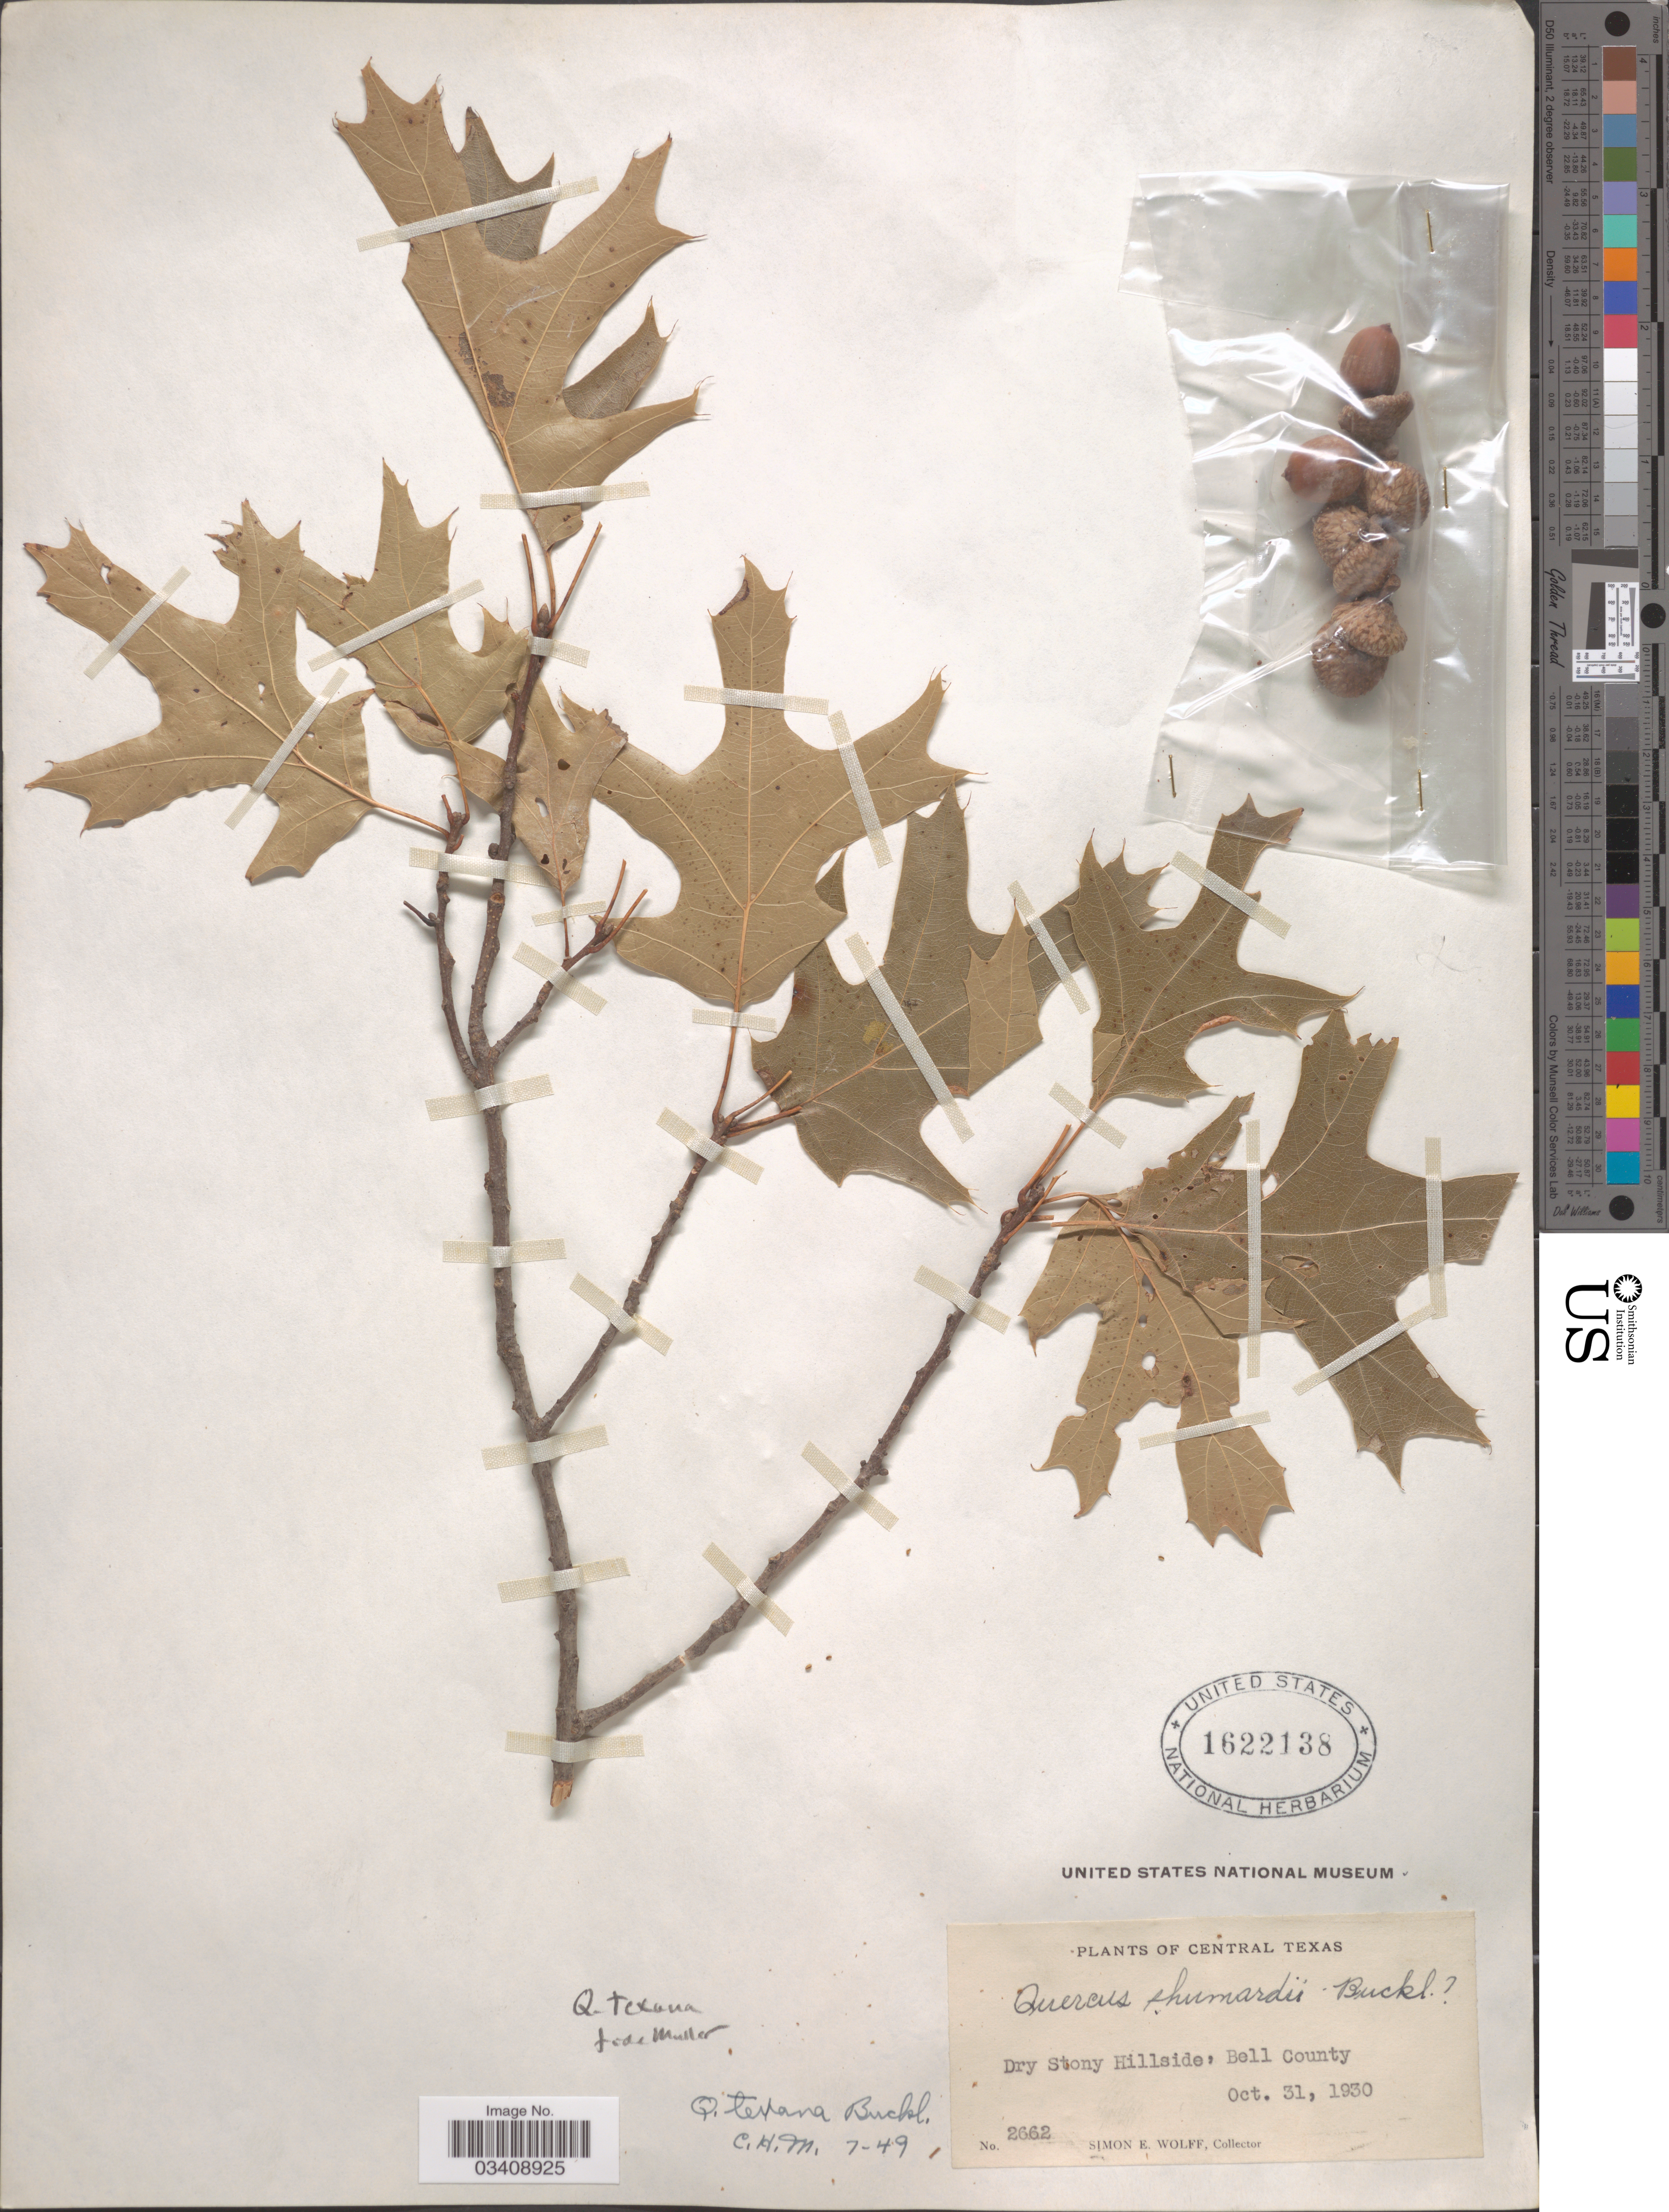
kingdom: Plantae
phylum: Tracheophyta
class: Magnoliopsida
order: Fagales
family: Fagaceae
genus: Quercus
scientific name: Quercus texana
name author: Buckley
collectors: S. E. Wolff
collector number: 2662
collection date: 1930-10-31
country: United States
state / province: Texas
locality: Central Texas. Bell County.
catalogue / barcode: US 1622138